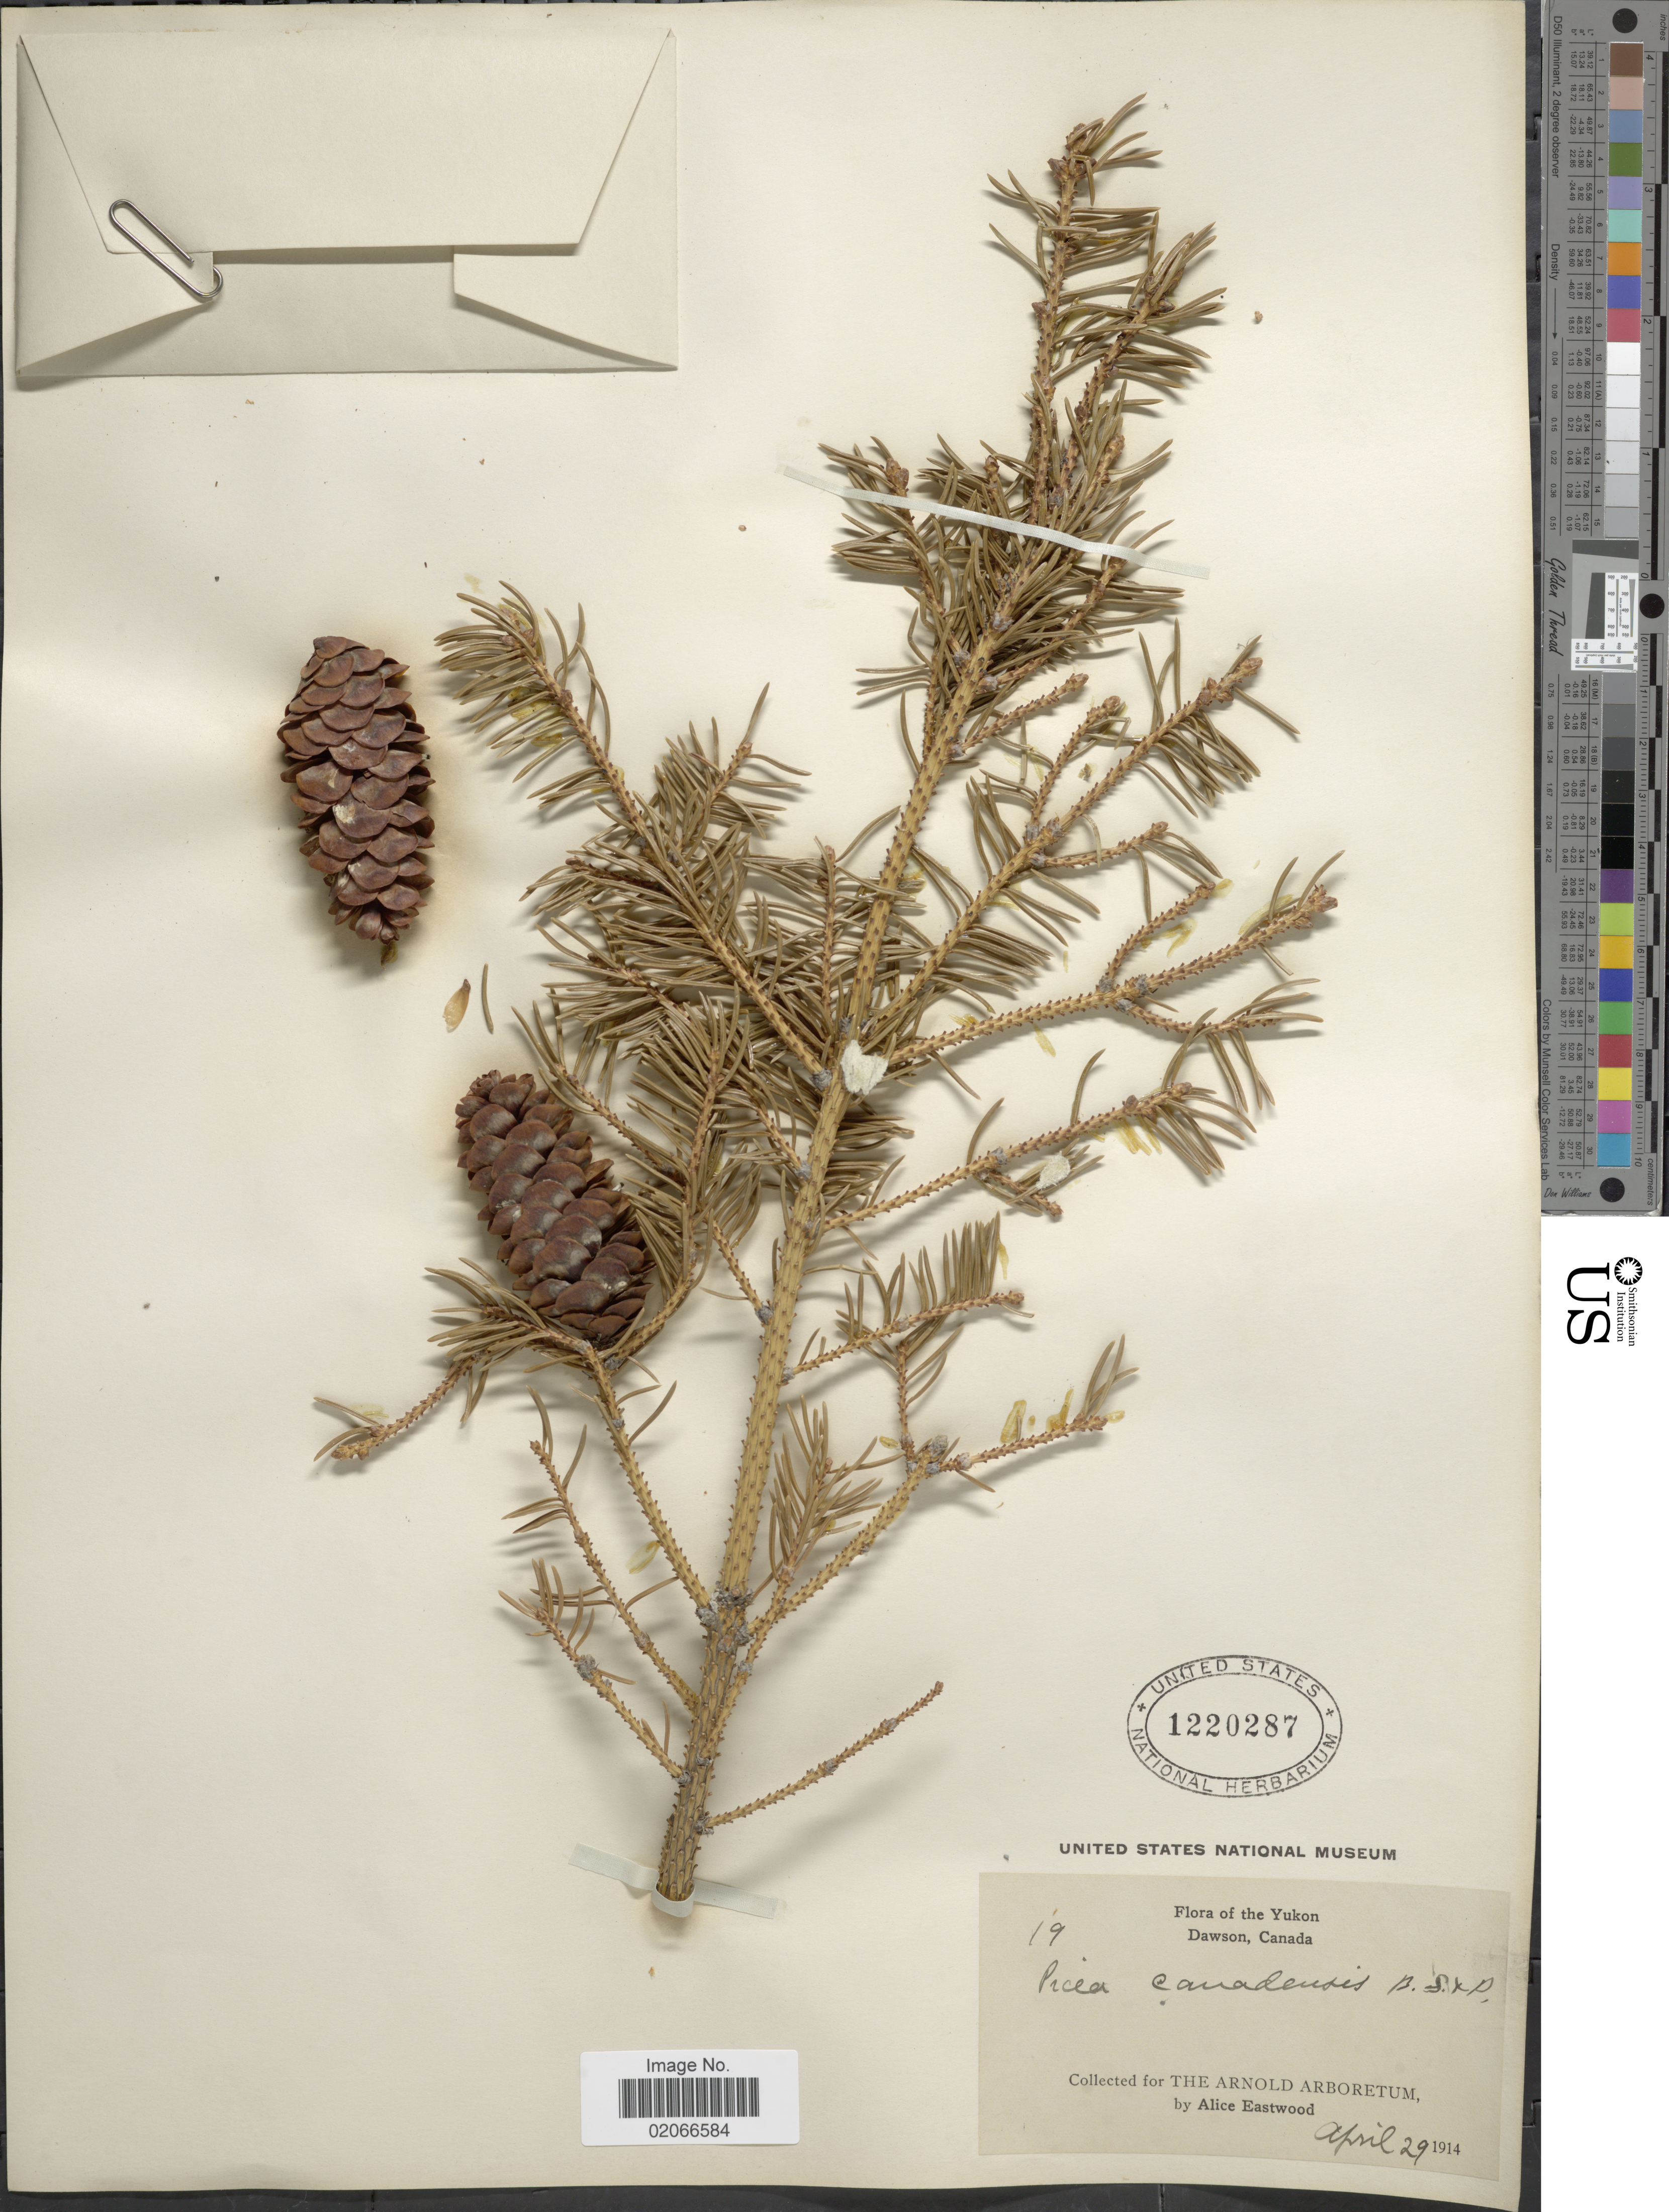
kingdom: Plantae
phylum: Tracheophyta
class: Pinopsida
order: Pinales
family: Pinaceae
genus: Picea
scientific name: Picea glauca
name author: (Moench) Voss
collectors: A. Eastwood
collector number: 19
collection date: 1914-04-29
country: Canada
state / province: Yukon Territory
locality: Yukon Dawson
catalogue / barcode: US 1220287